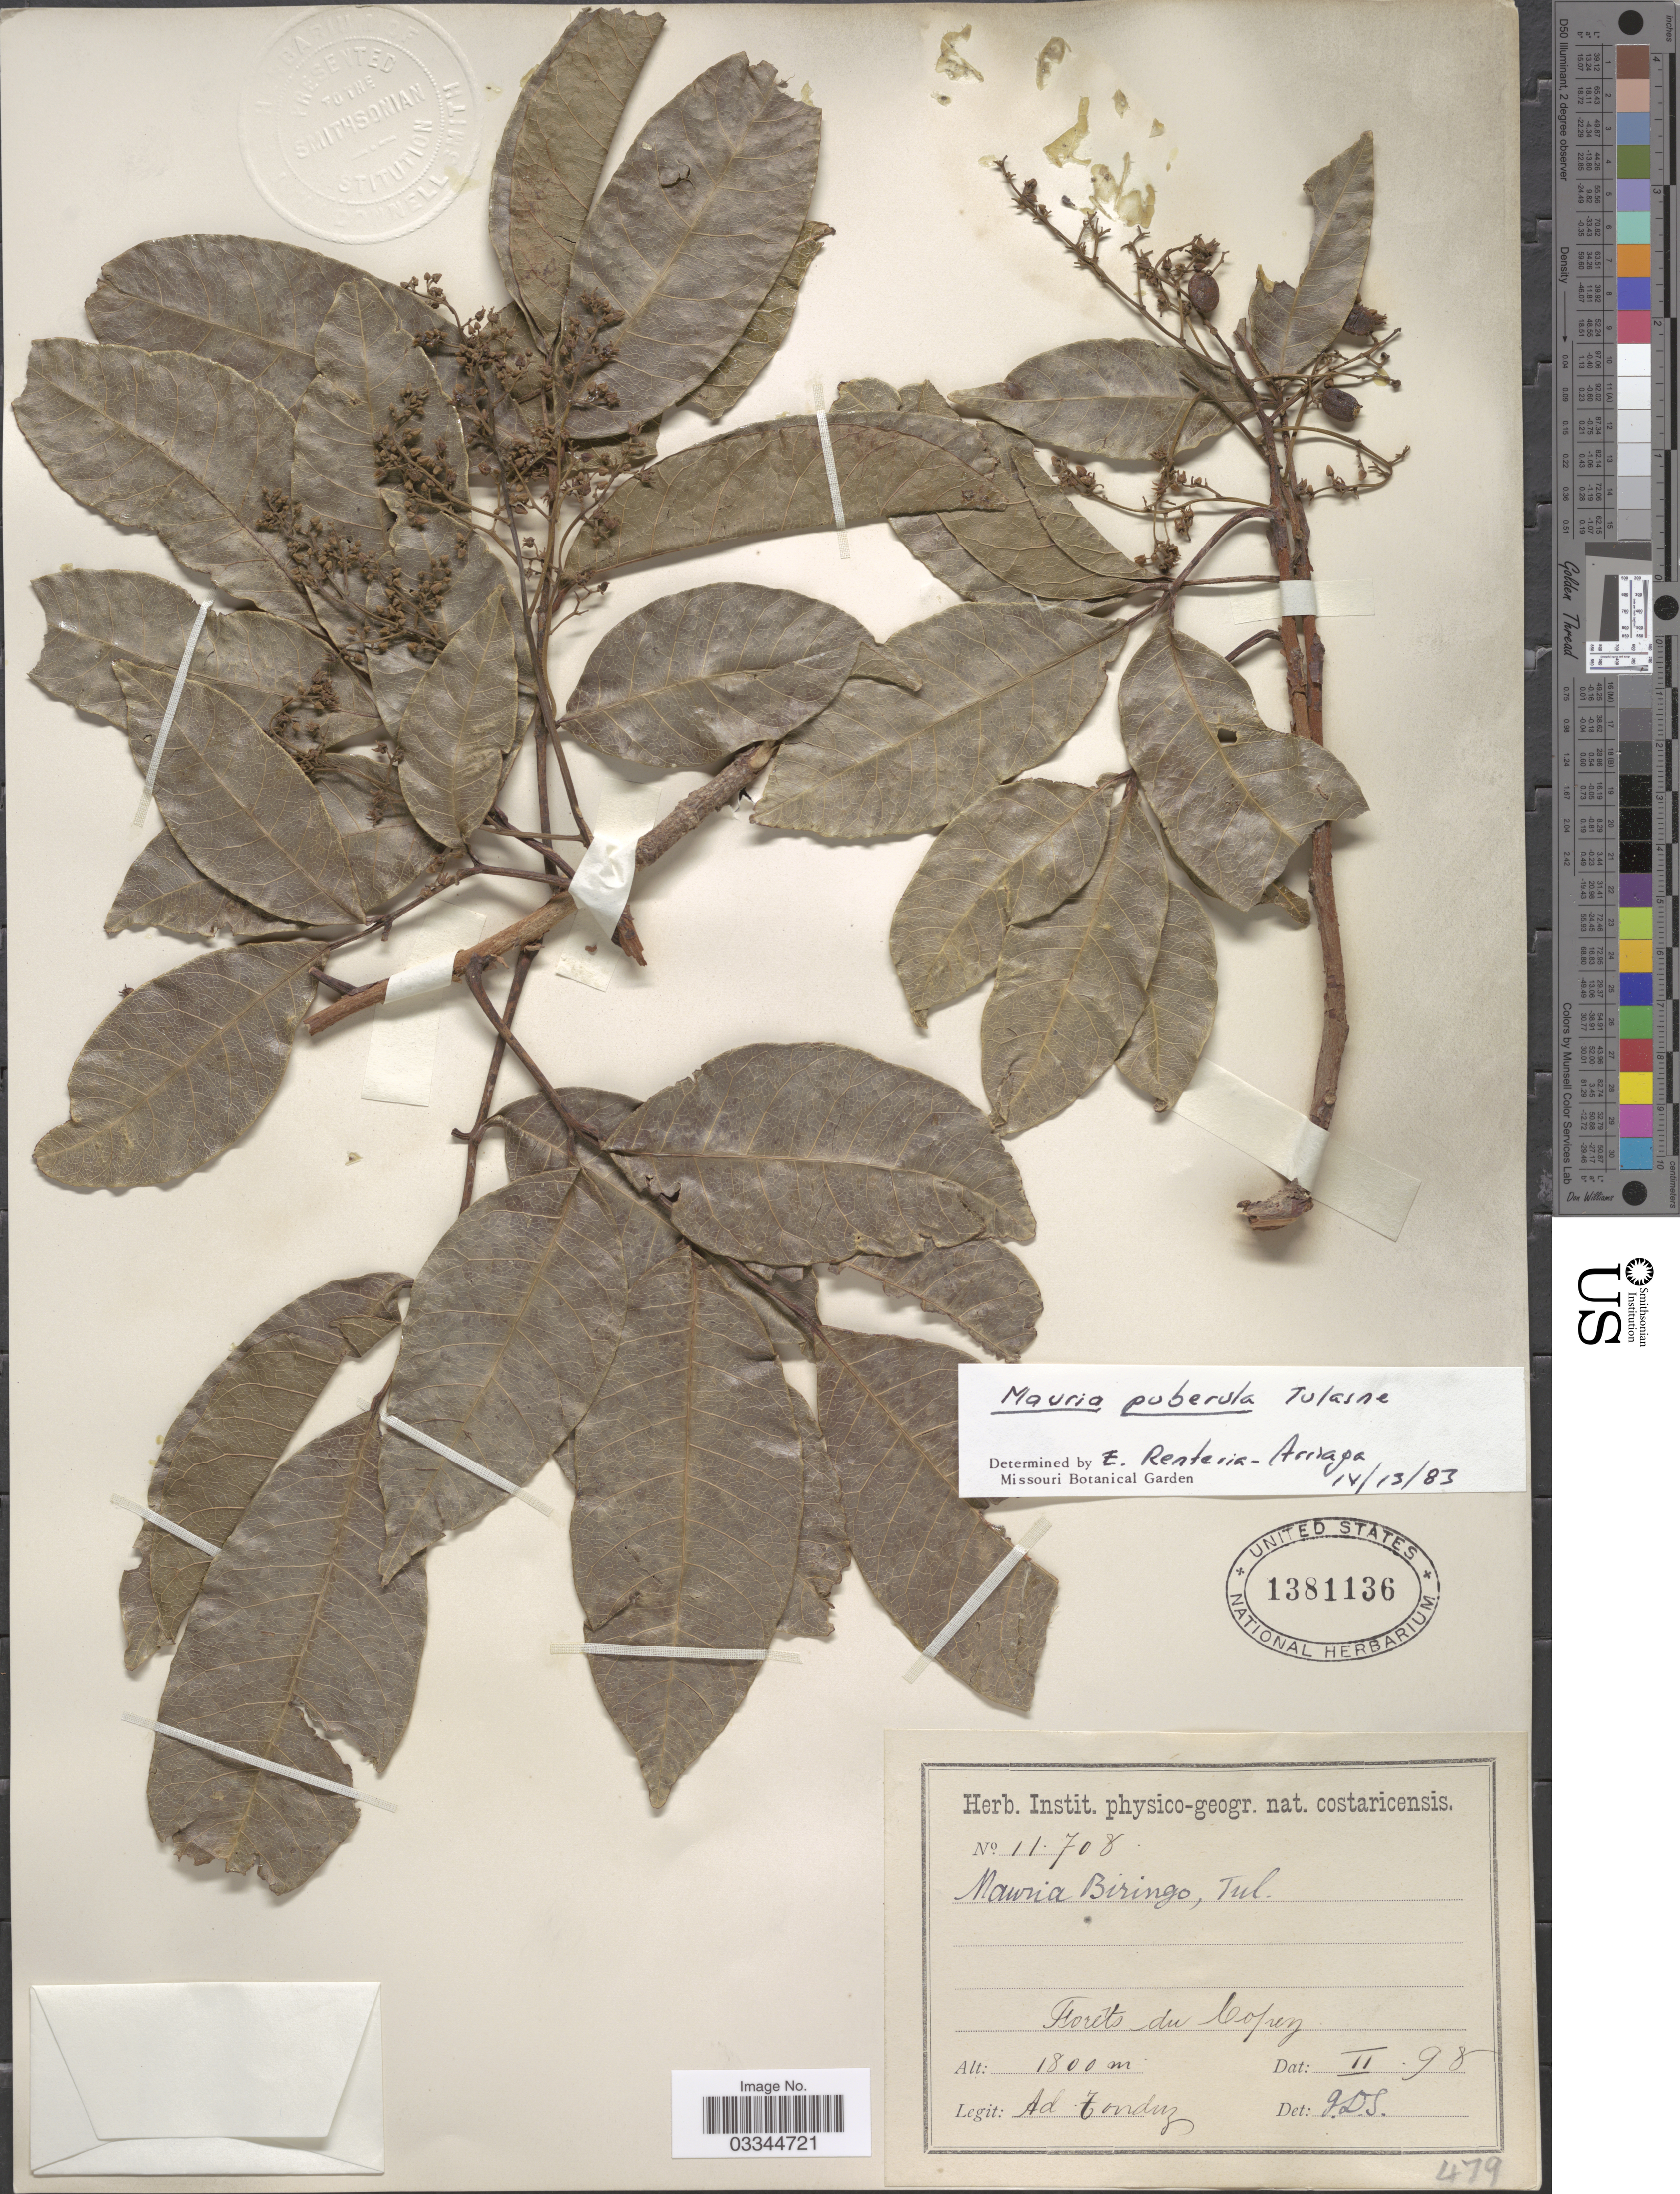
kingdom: Plantae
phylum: Tracheophyta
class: Magnoliopsida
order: Sapindales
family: Anacardiaceae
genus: Mauria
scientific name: Mauria puberula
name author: Tul.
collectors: A. Tonduz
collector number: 11708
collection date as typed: Transcribed d/m/y: /2/98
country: Costa Rica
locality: Forêts du Copey.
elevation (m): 1800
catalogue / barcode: US 1381136